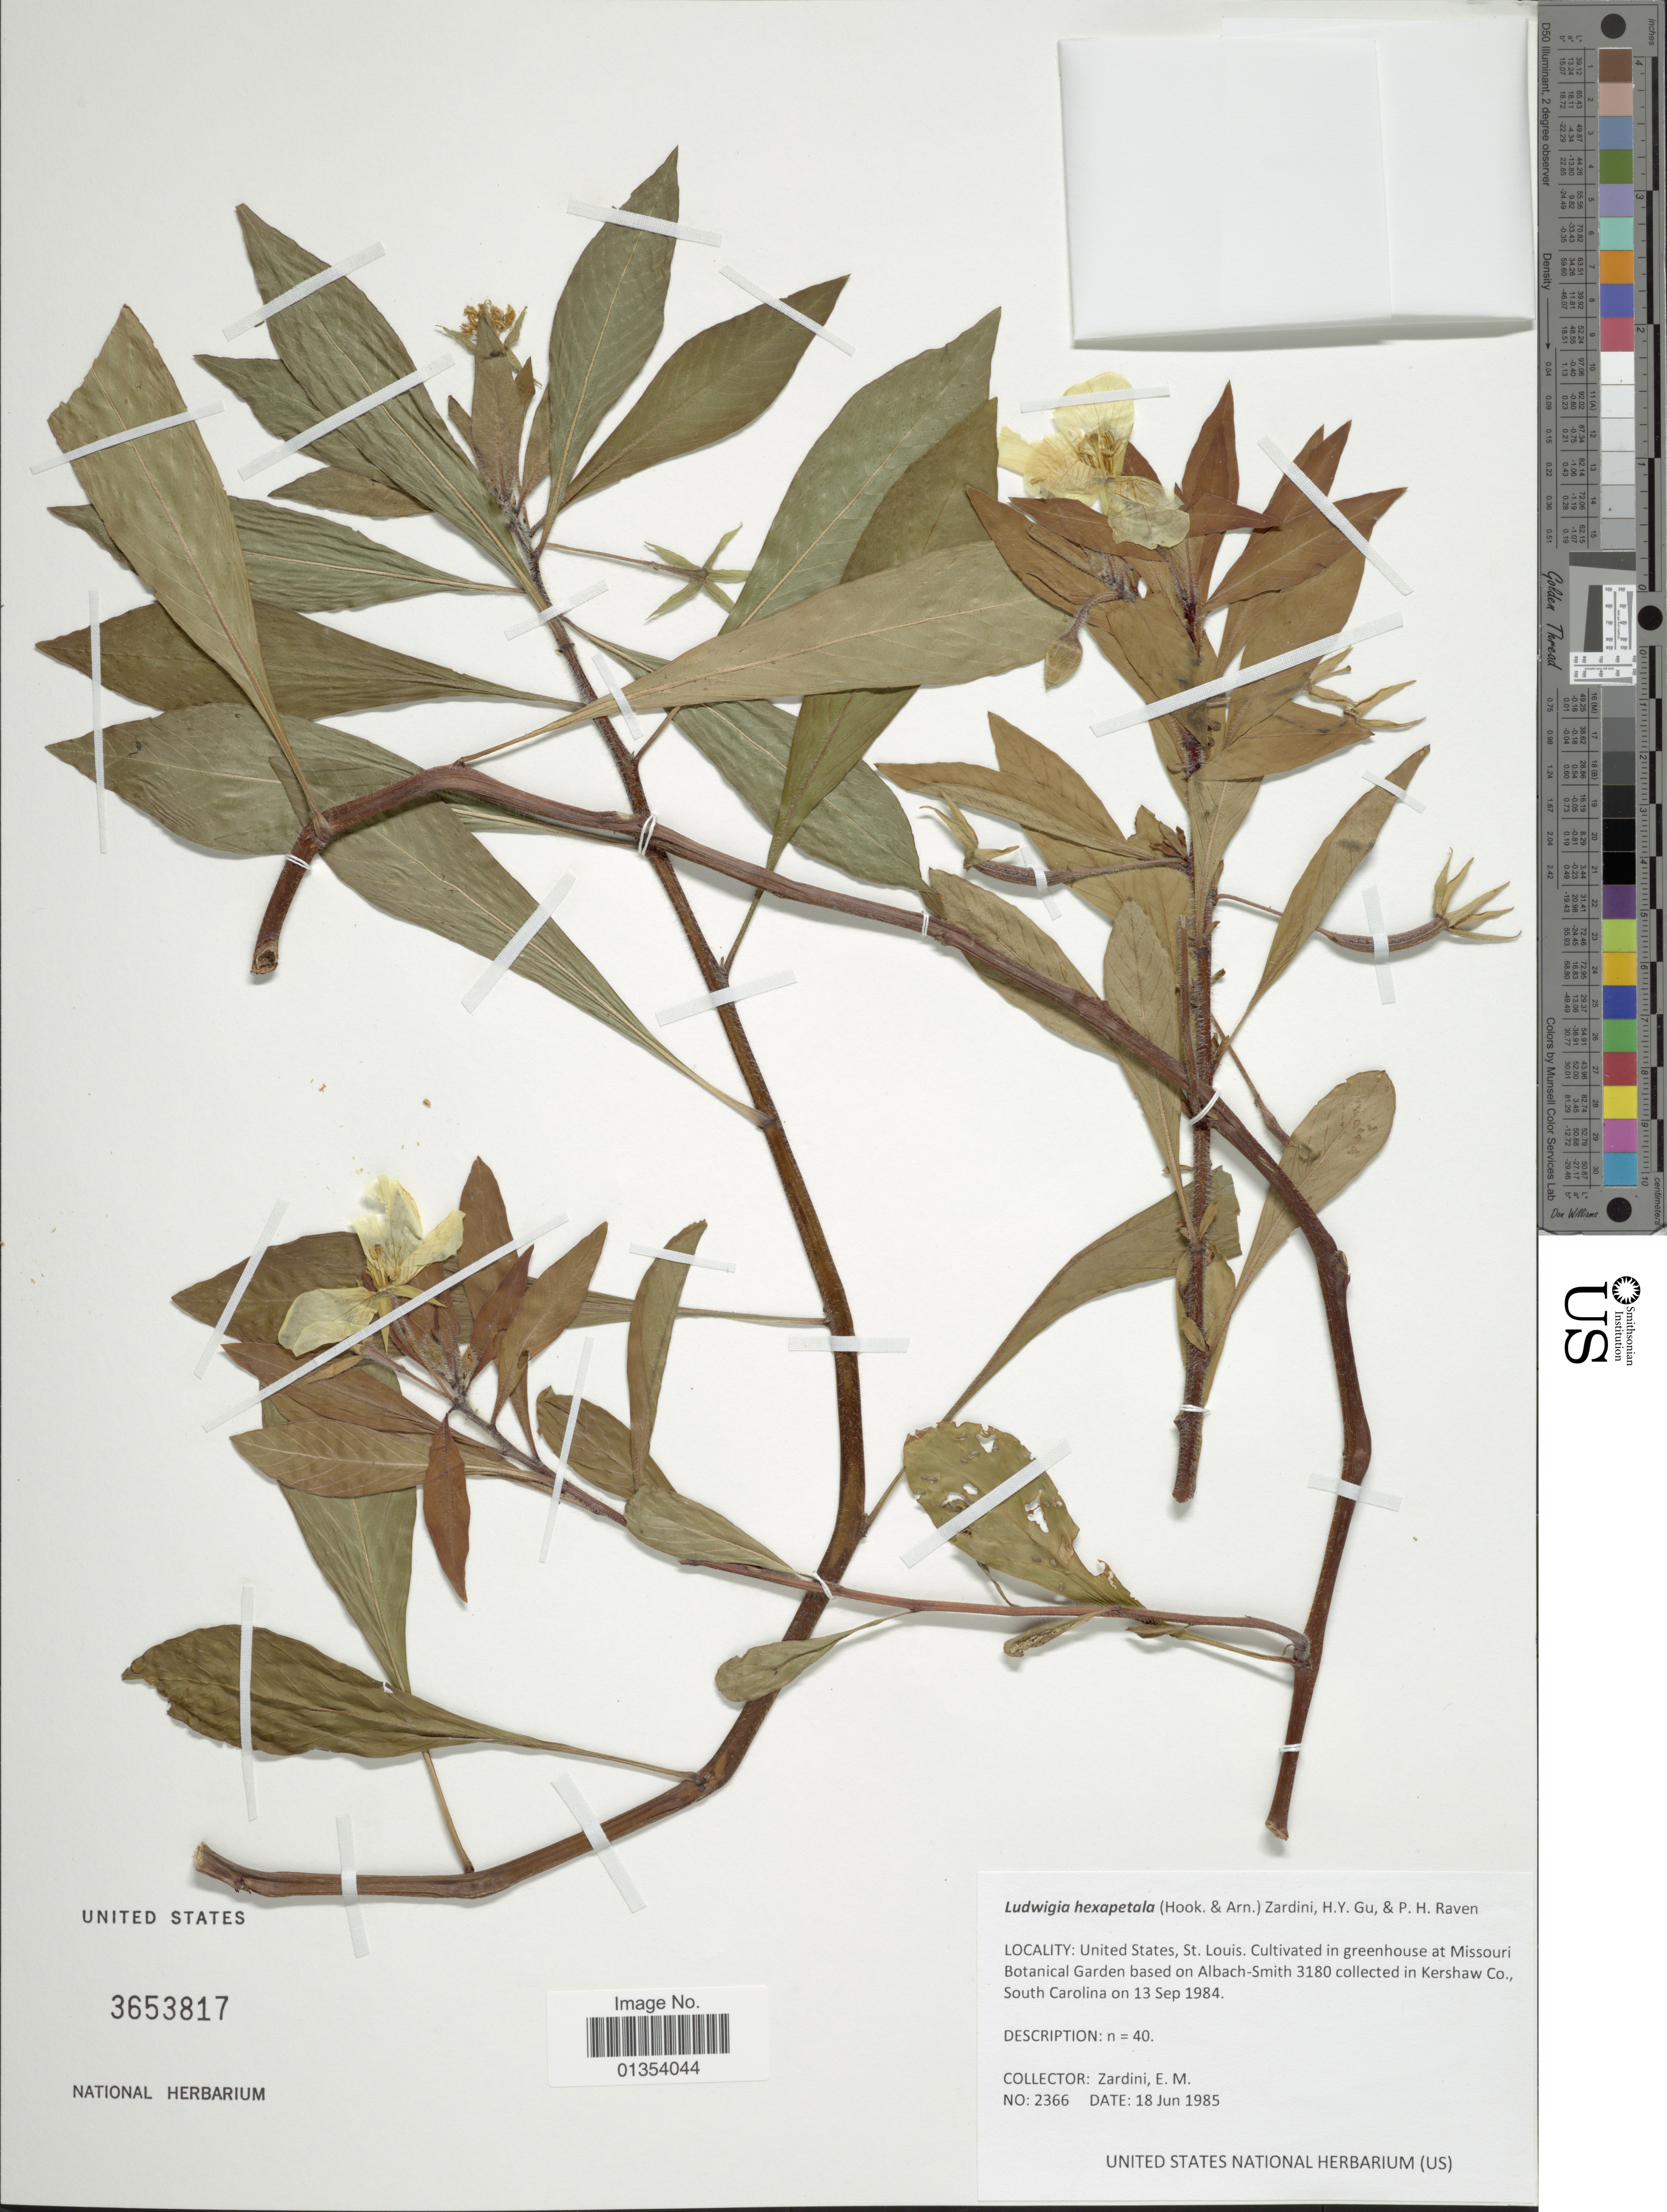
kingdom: Plantae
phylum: Tracheophyta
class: Magnoliopsida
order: Myrtales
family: Onagraceae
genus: Ludwigia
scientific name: Ludwigia hexapetala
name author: (Hook. & Arn.) Zardini et al.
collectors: E. M. Zardini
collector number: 2366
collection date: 1985-06-18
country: United States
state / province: Missouri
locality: In greenhouse at Missouri Botanical Garden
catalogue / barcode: US 3653817